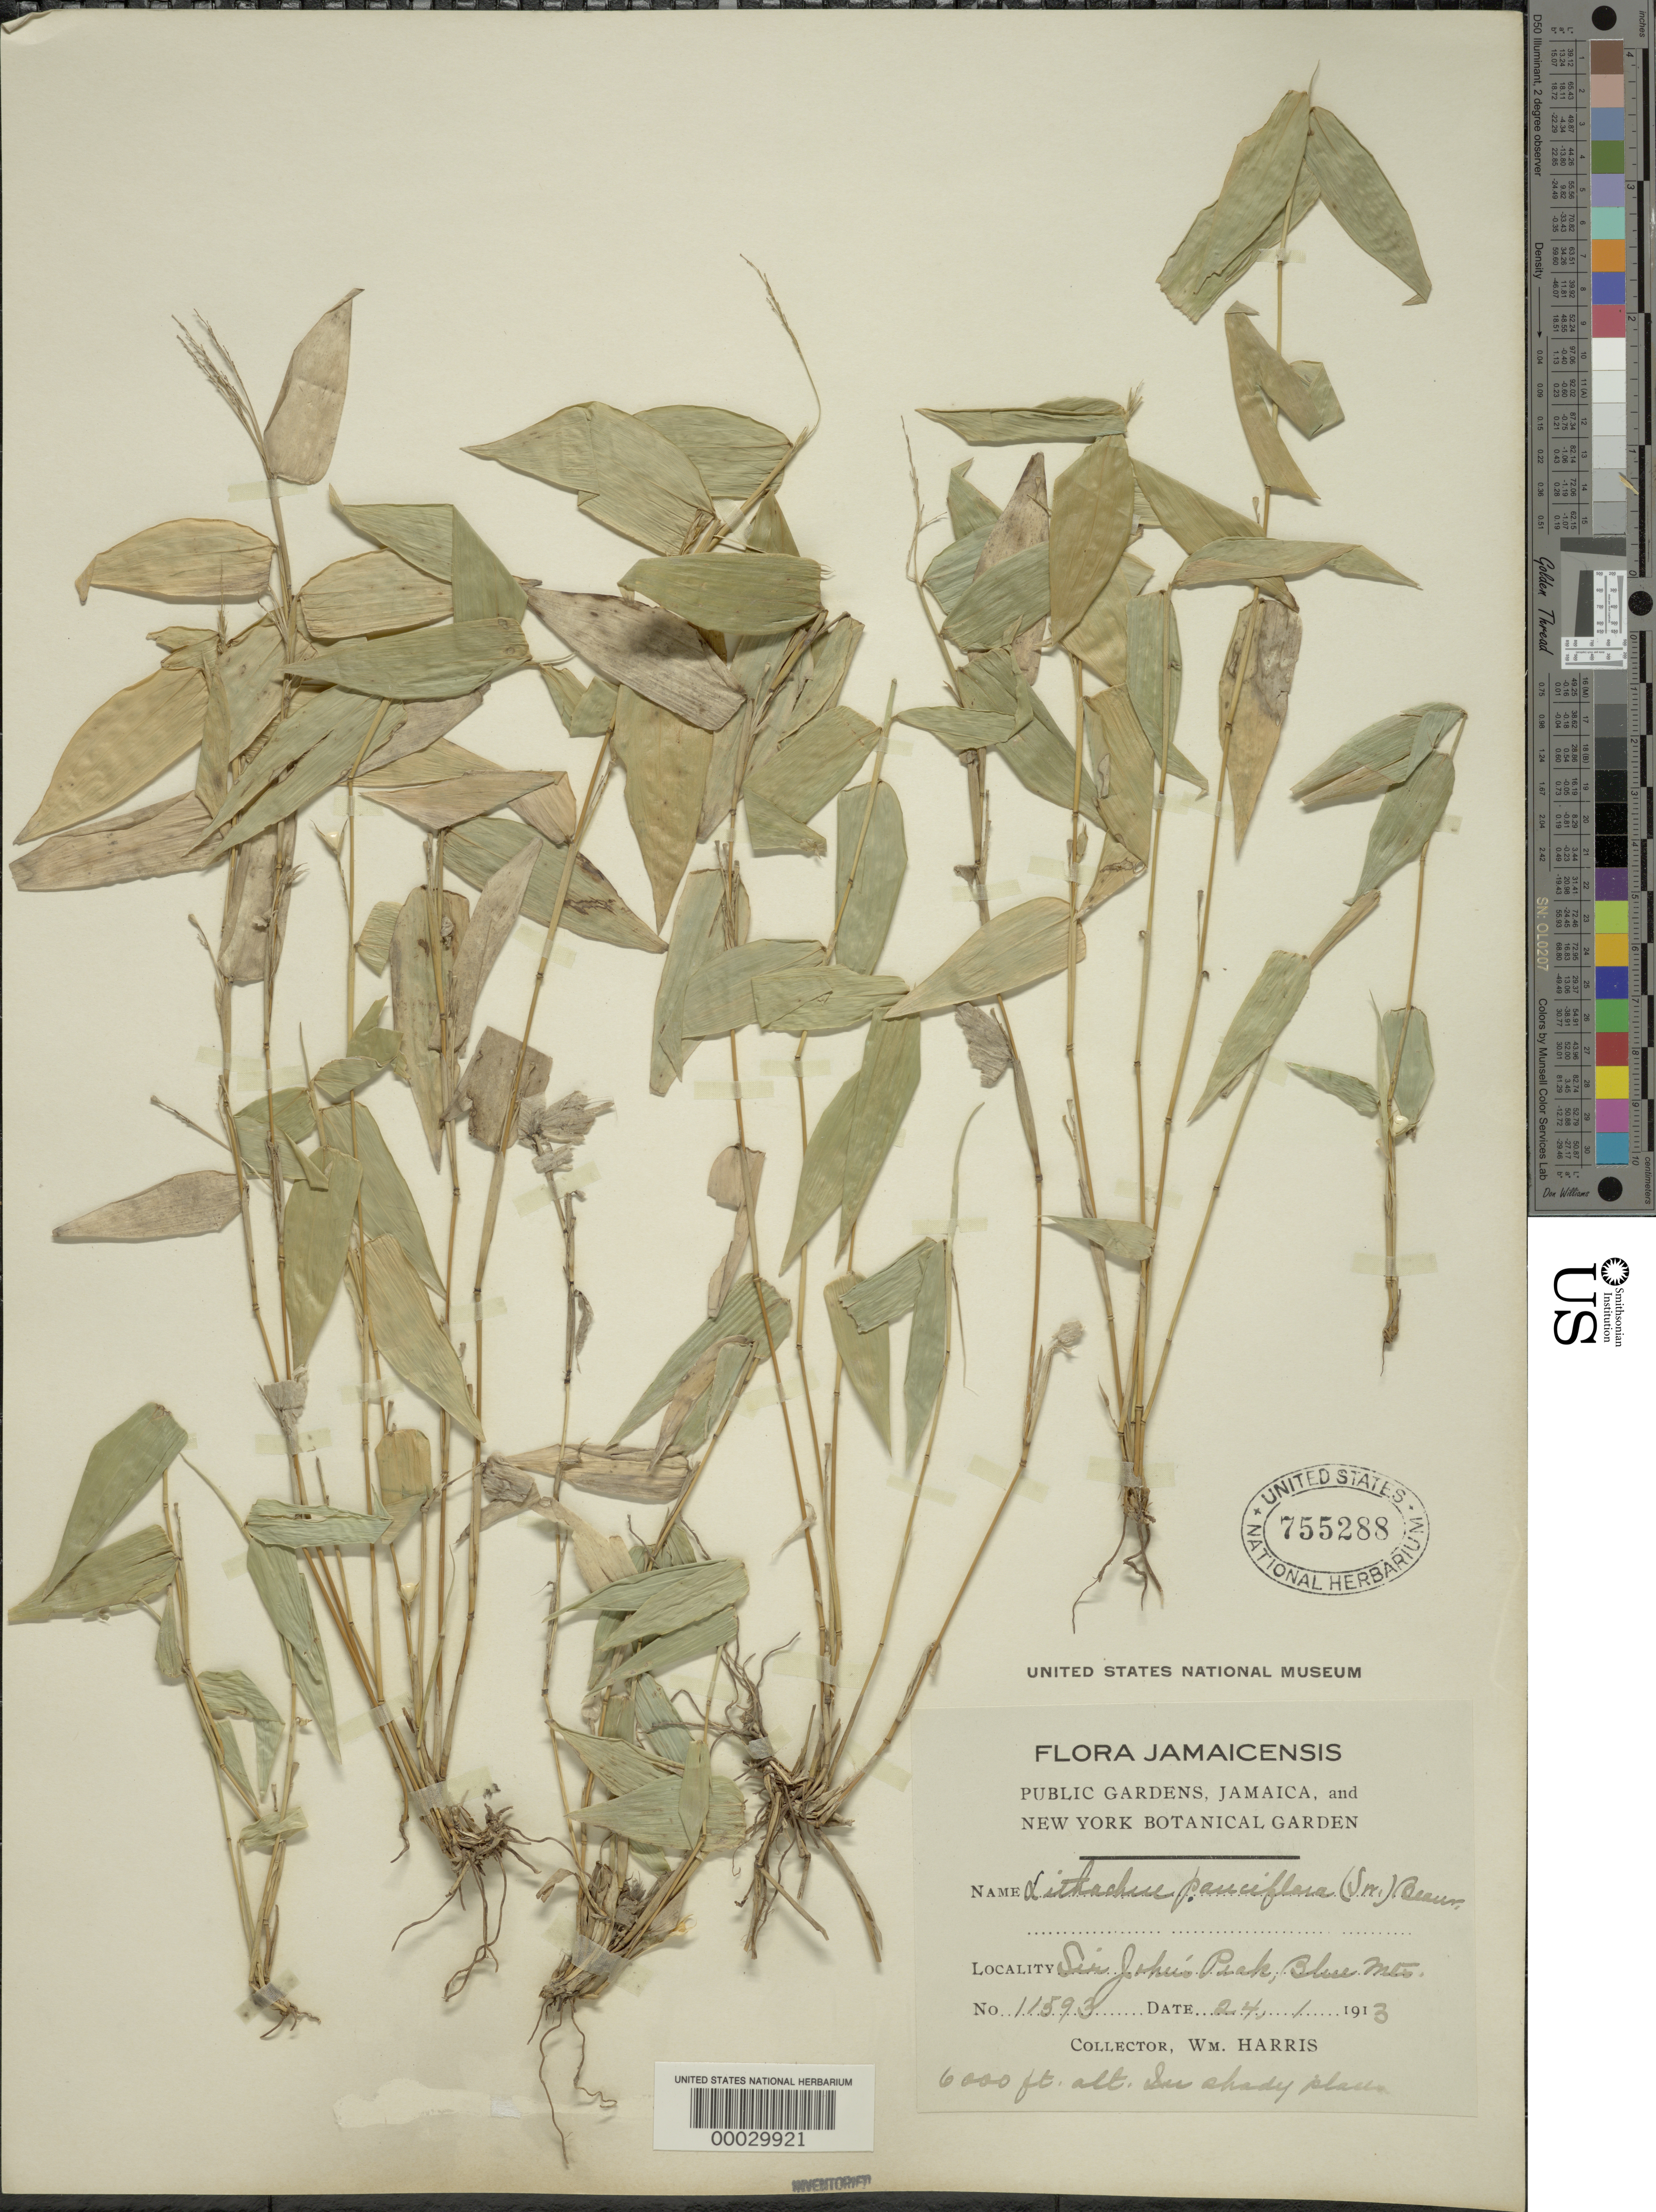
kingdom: Plantae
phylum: Tracheophyta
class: Liliopsida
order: Poales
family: Poaceae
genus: Lithachne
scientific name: Lithachne pauciflora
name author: (Sw.) P. Beauv.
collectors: W. H. Harris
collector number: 11593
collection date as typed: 24 Jan 1913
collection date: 1913-01-24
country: Jamaica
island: Greater Antilles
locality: Sir john's peak, blue mts.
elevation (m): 1830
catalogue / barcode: US 755288